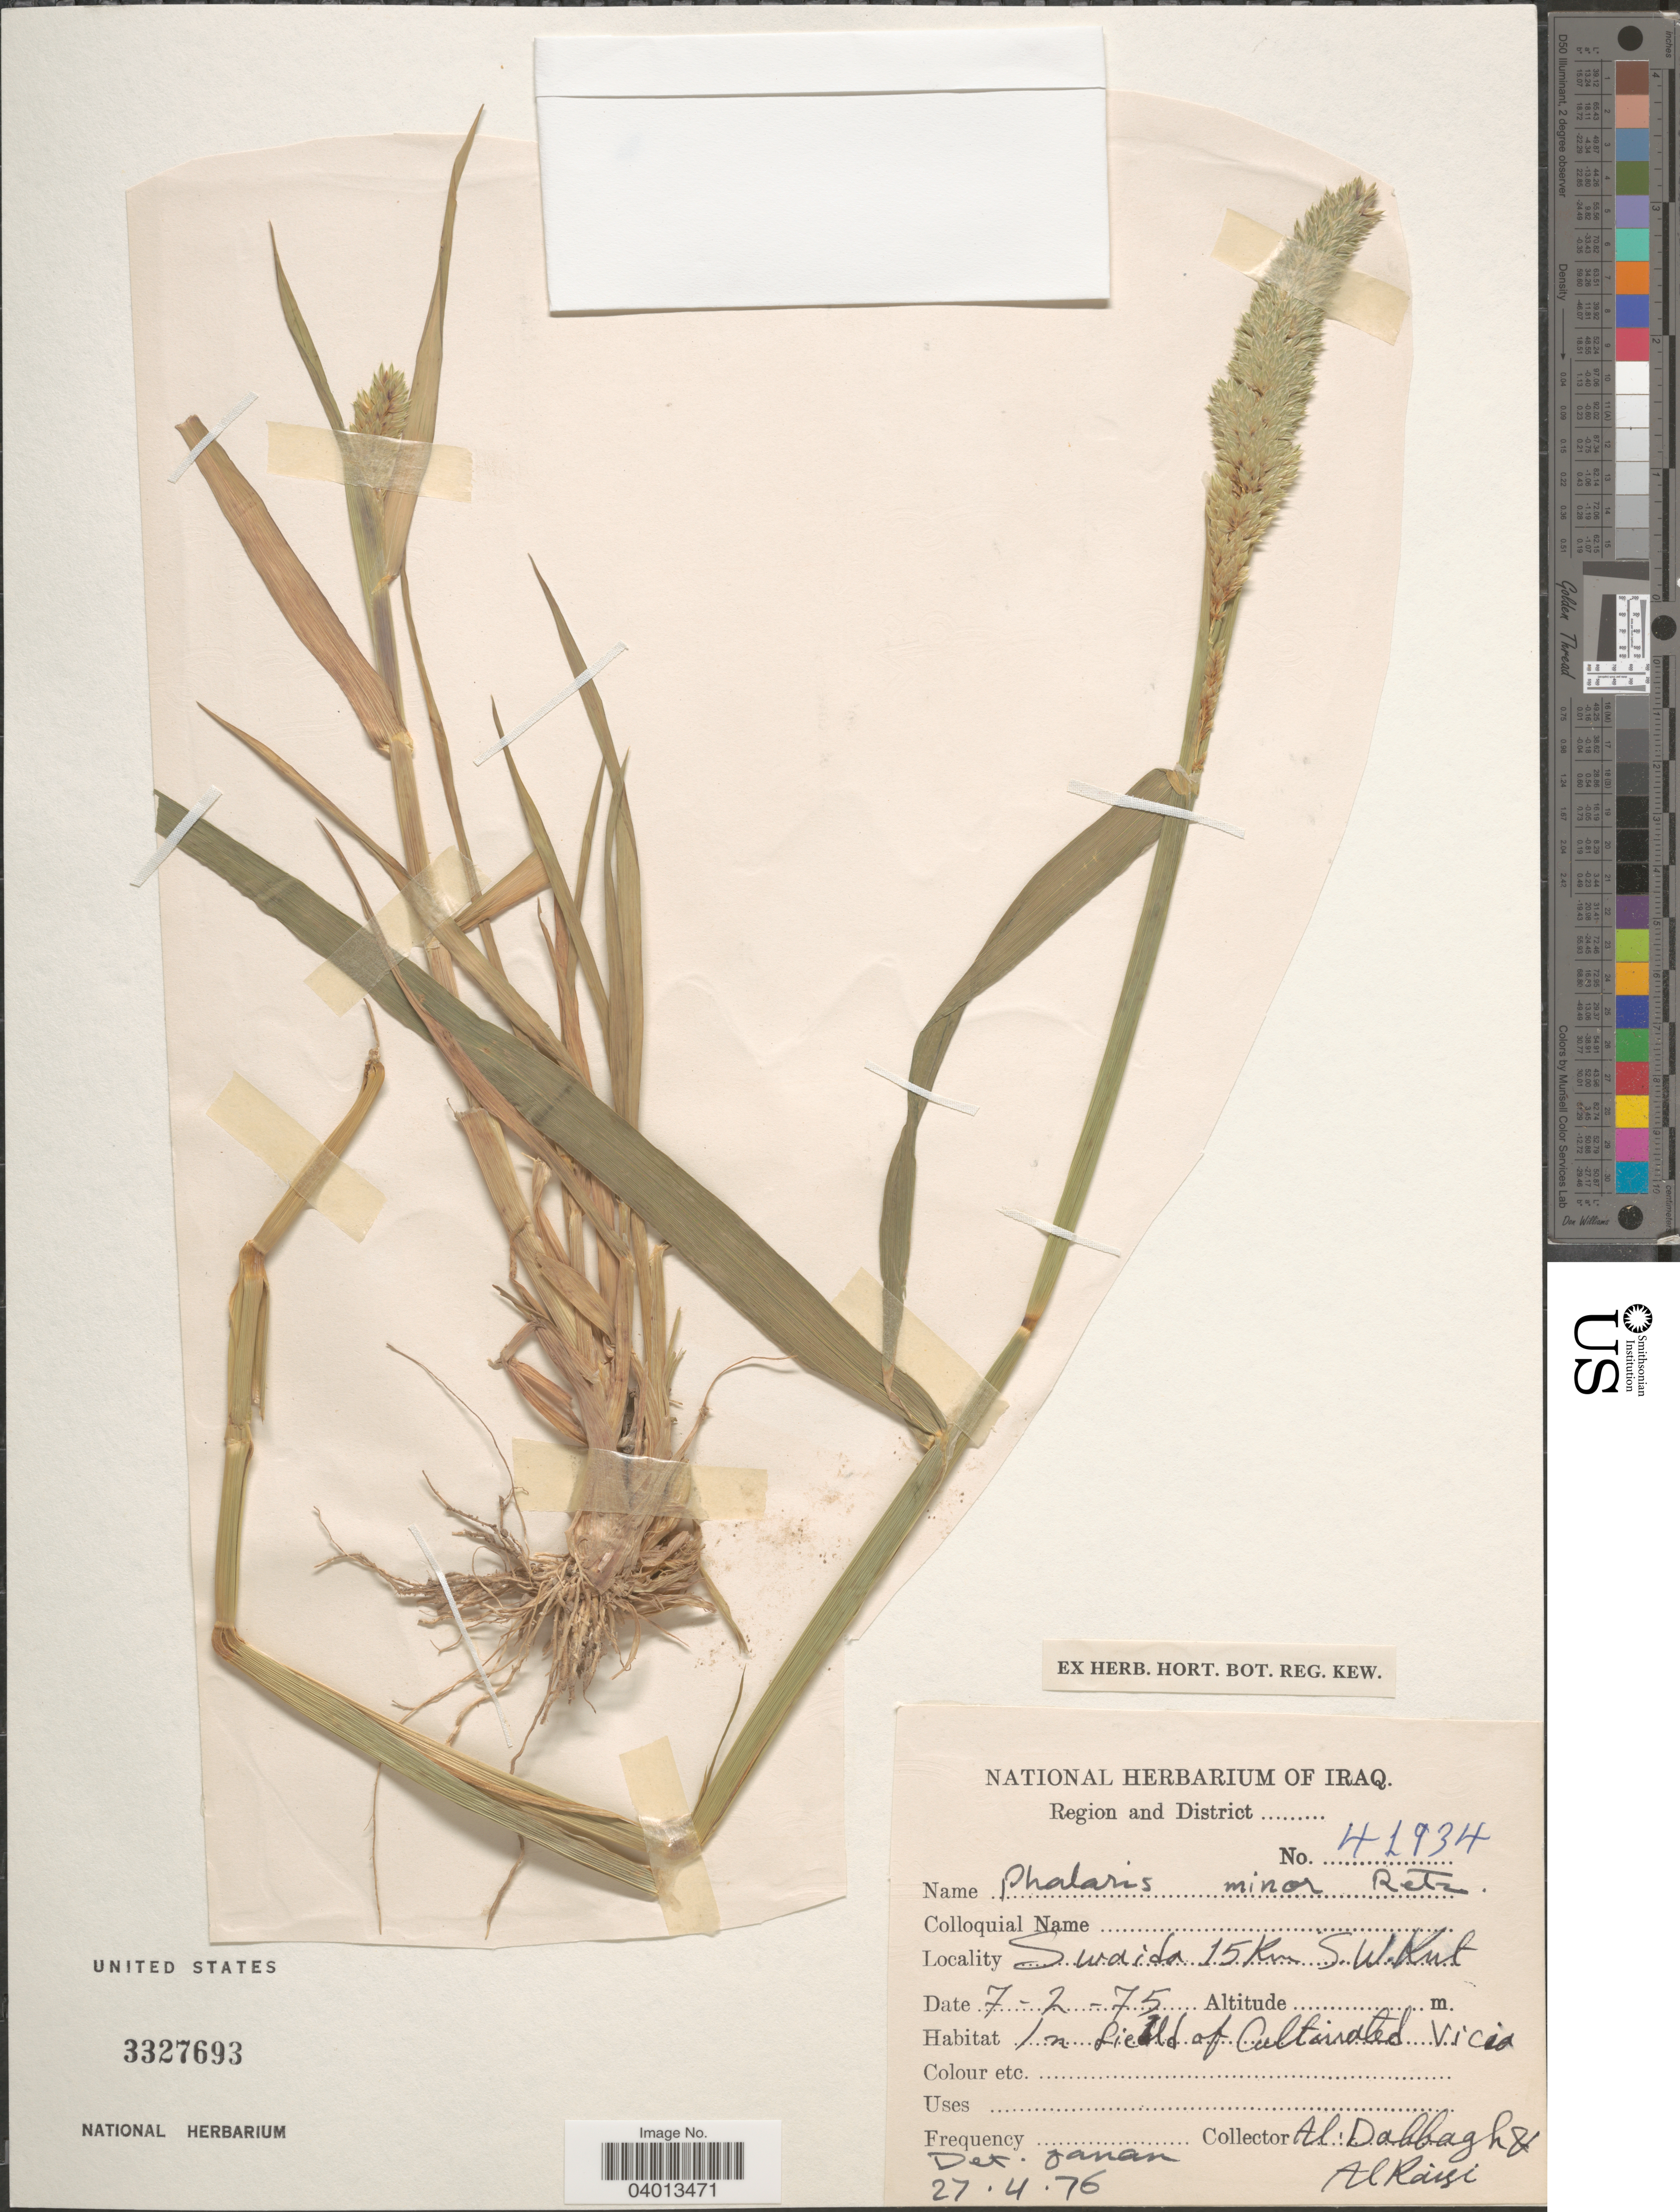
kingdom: Plantae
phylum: Tracheophyta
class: Liliopsida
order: Poales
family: Poaceae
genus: Phalaris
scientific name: Phalaris minor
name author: Retz.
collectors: Al Dabbagh & Al Raisi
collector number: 41934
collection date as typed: Transcribed d/m/y: 7/2/75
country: Iraq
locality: Swaida 15 Km S.W. Kut. In field of Cultivated Vicia.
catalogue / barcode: US 3327693